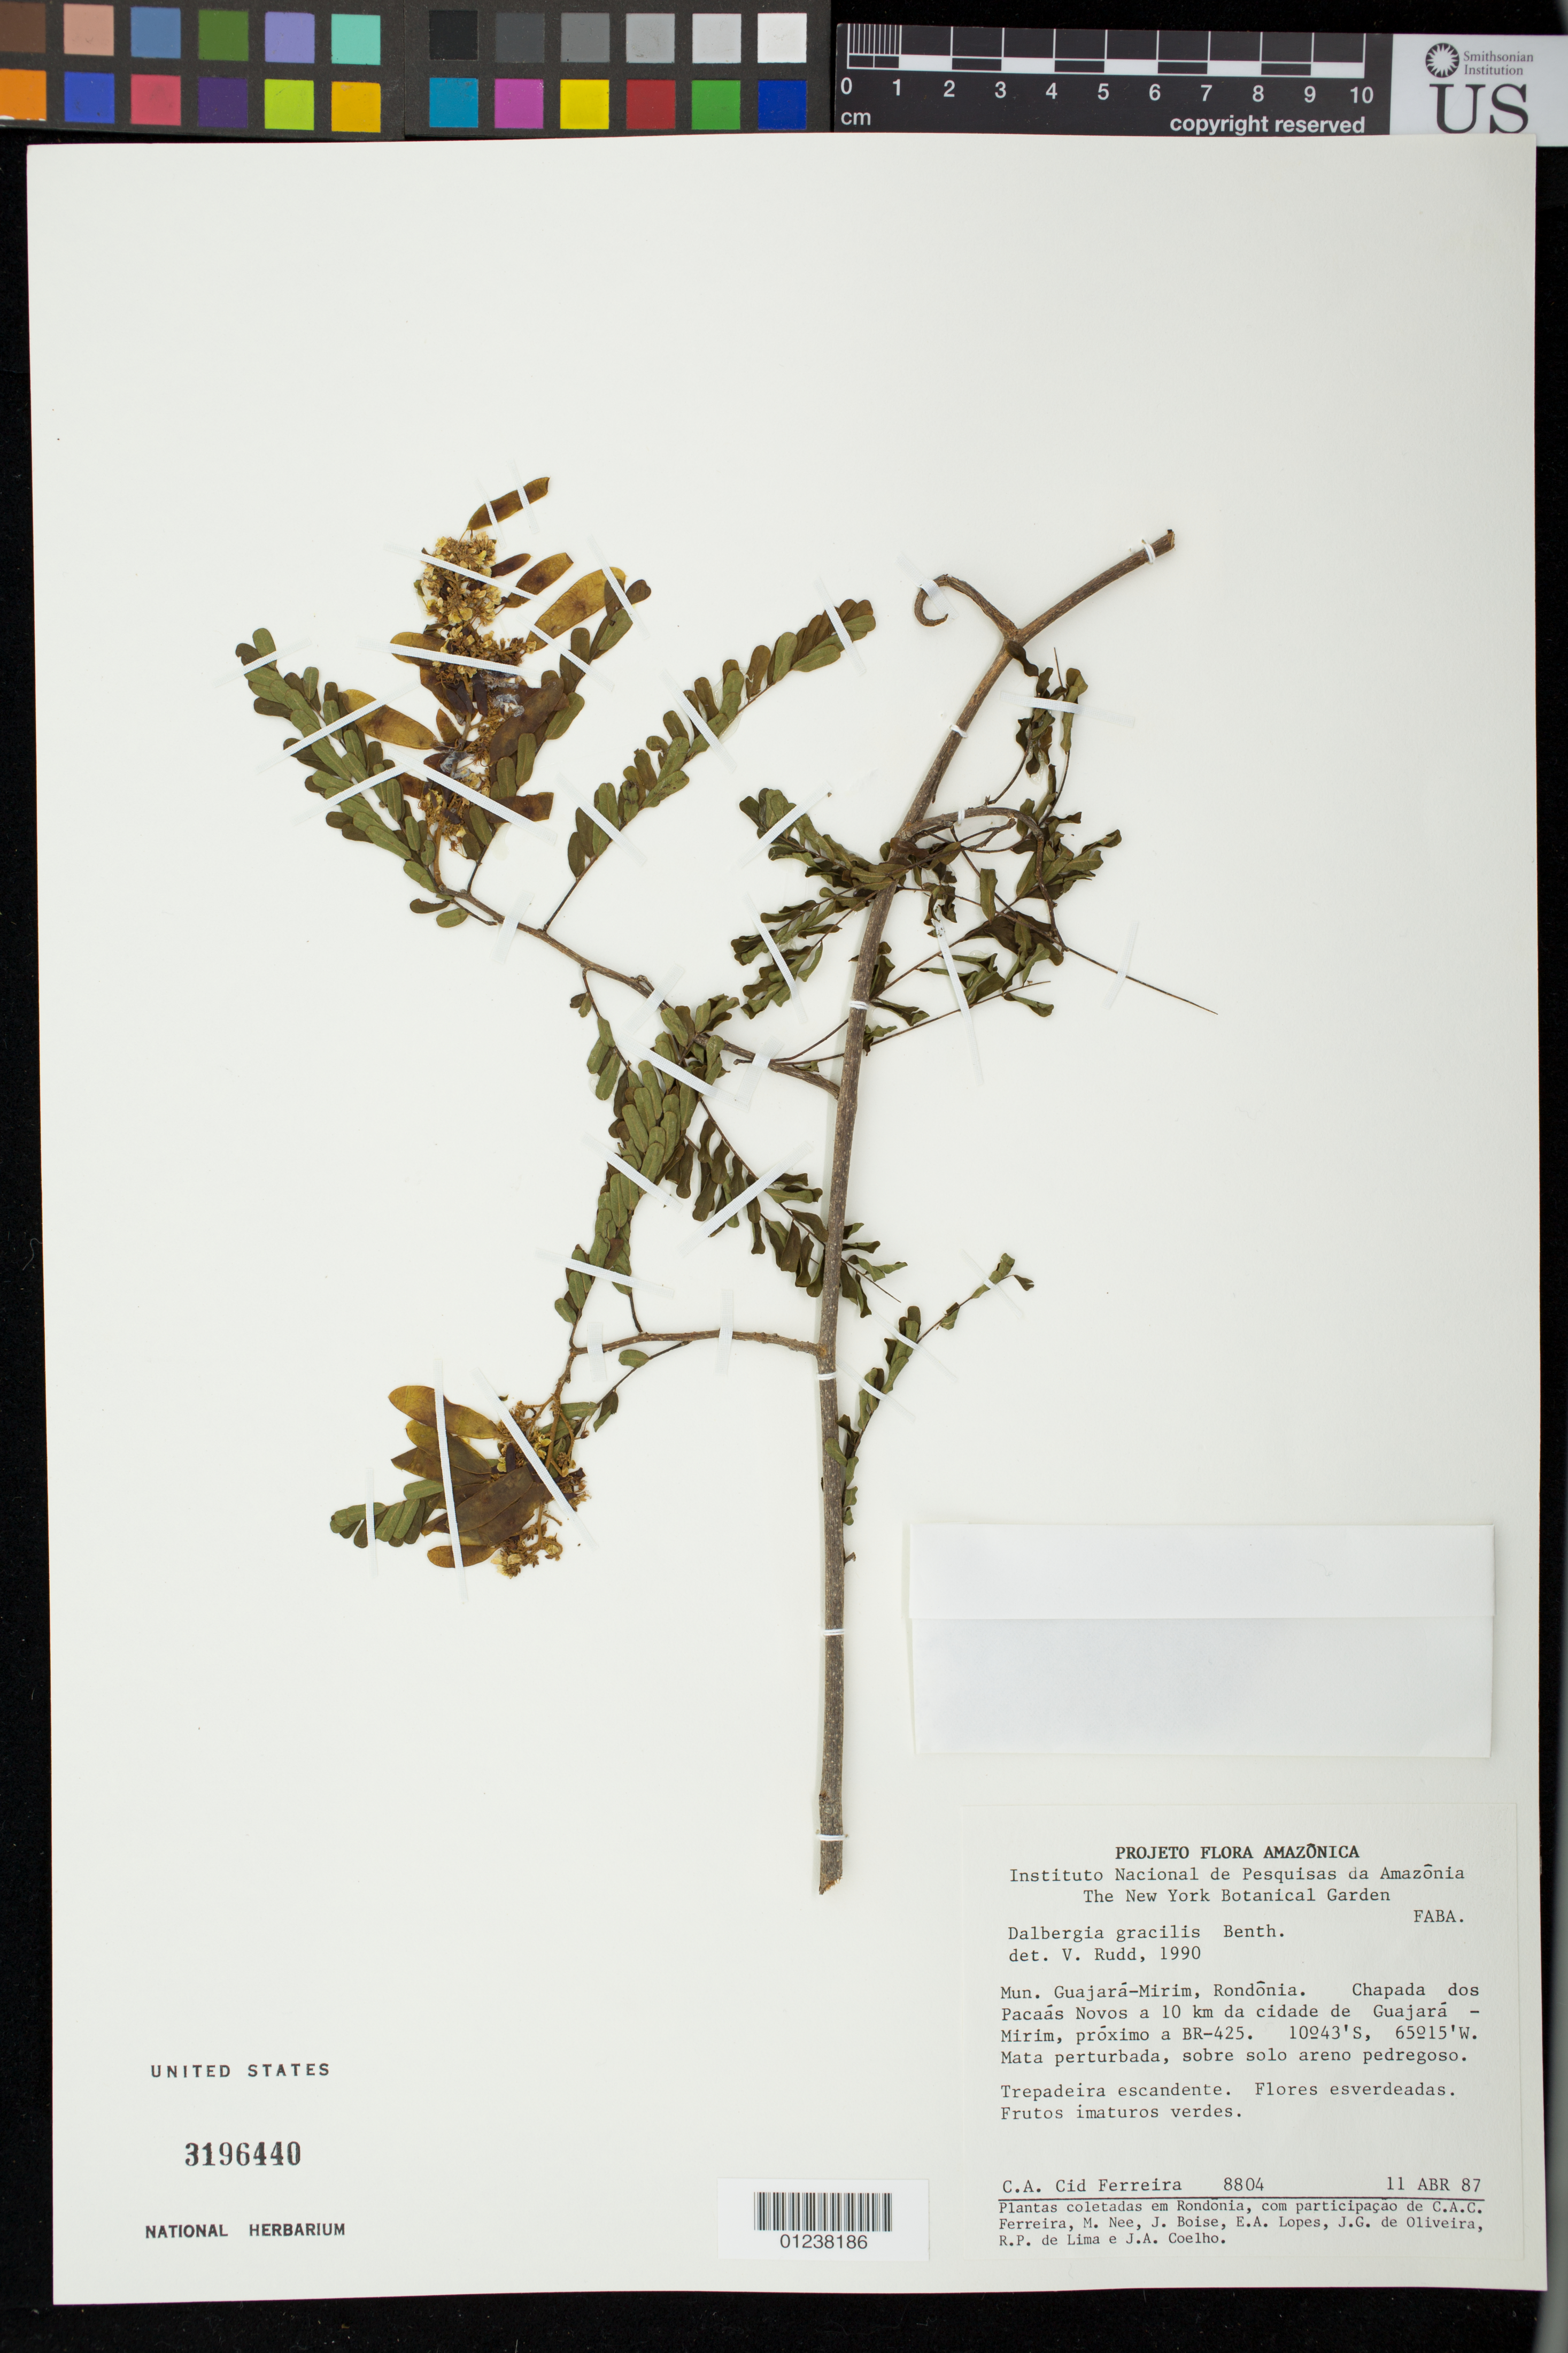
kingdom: Plantae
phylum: Tracheophyta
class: Magnoliopsida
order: Fabales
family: Fabaceae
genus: Dalbergia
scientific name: Dalbergia gracilis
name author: Benth.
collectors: C. A. Cid Ferreira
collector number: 8804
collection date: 1987-04-11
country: Brazil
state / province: Rondonia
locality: Mun. Guajara-Mirim. Chapada dos Pacaas Novos a 10 km da cidade de Guajara-Mirim, proximo a BR-425.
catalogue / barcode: US 3196440